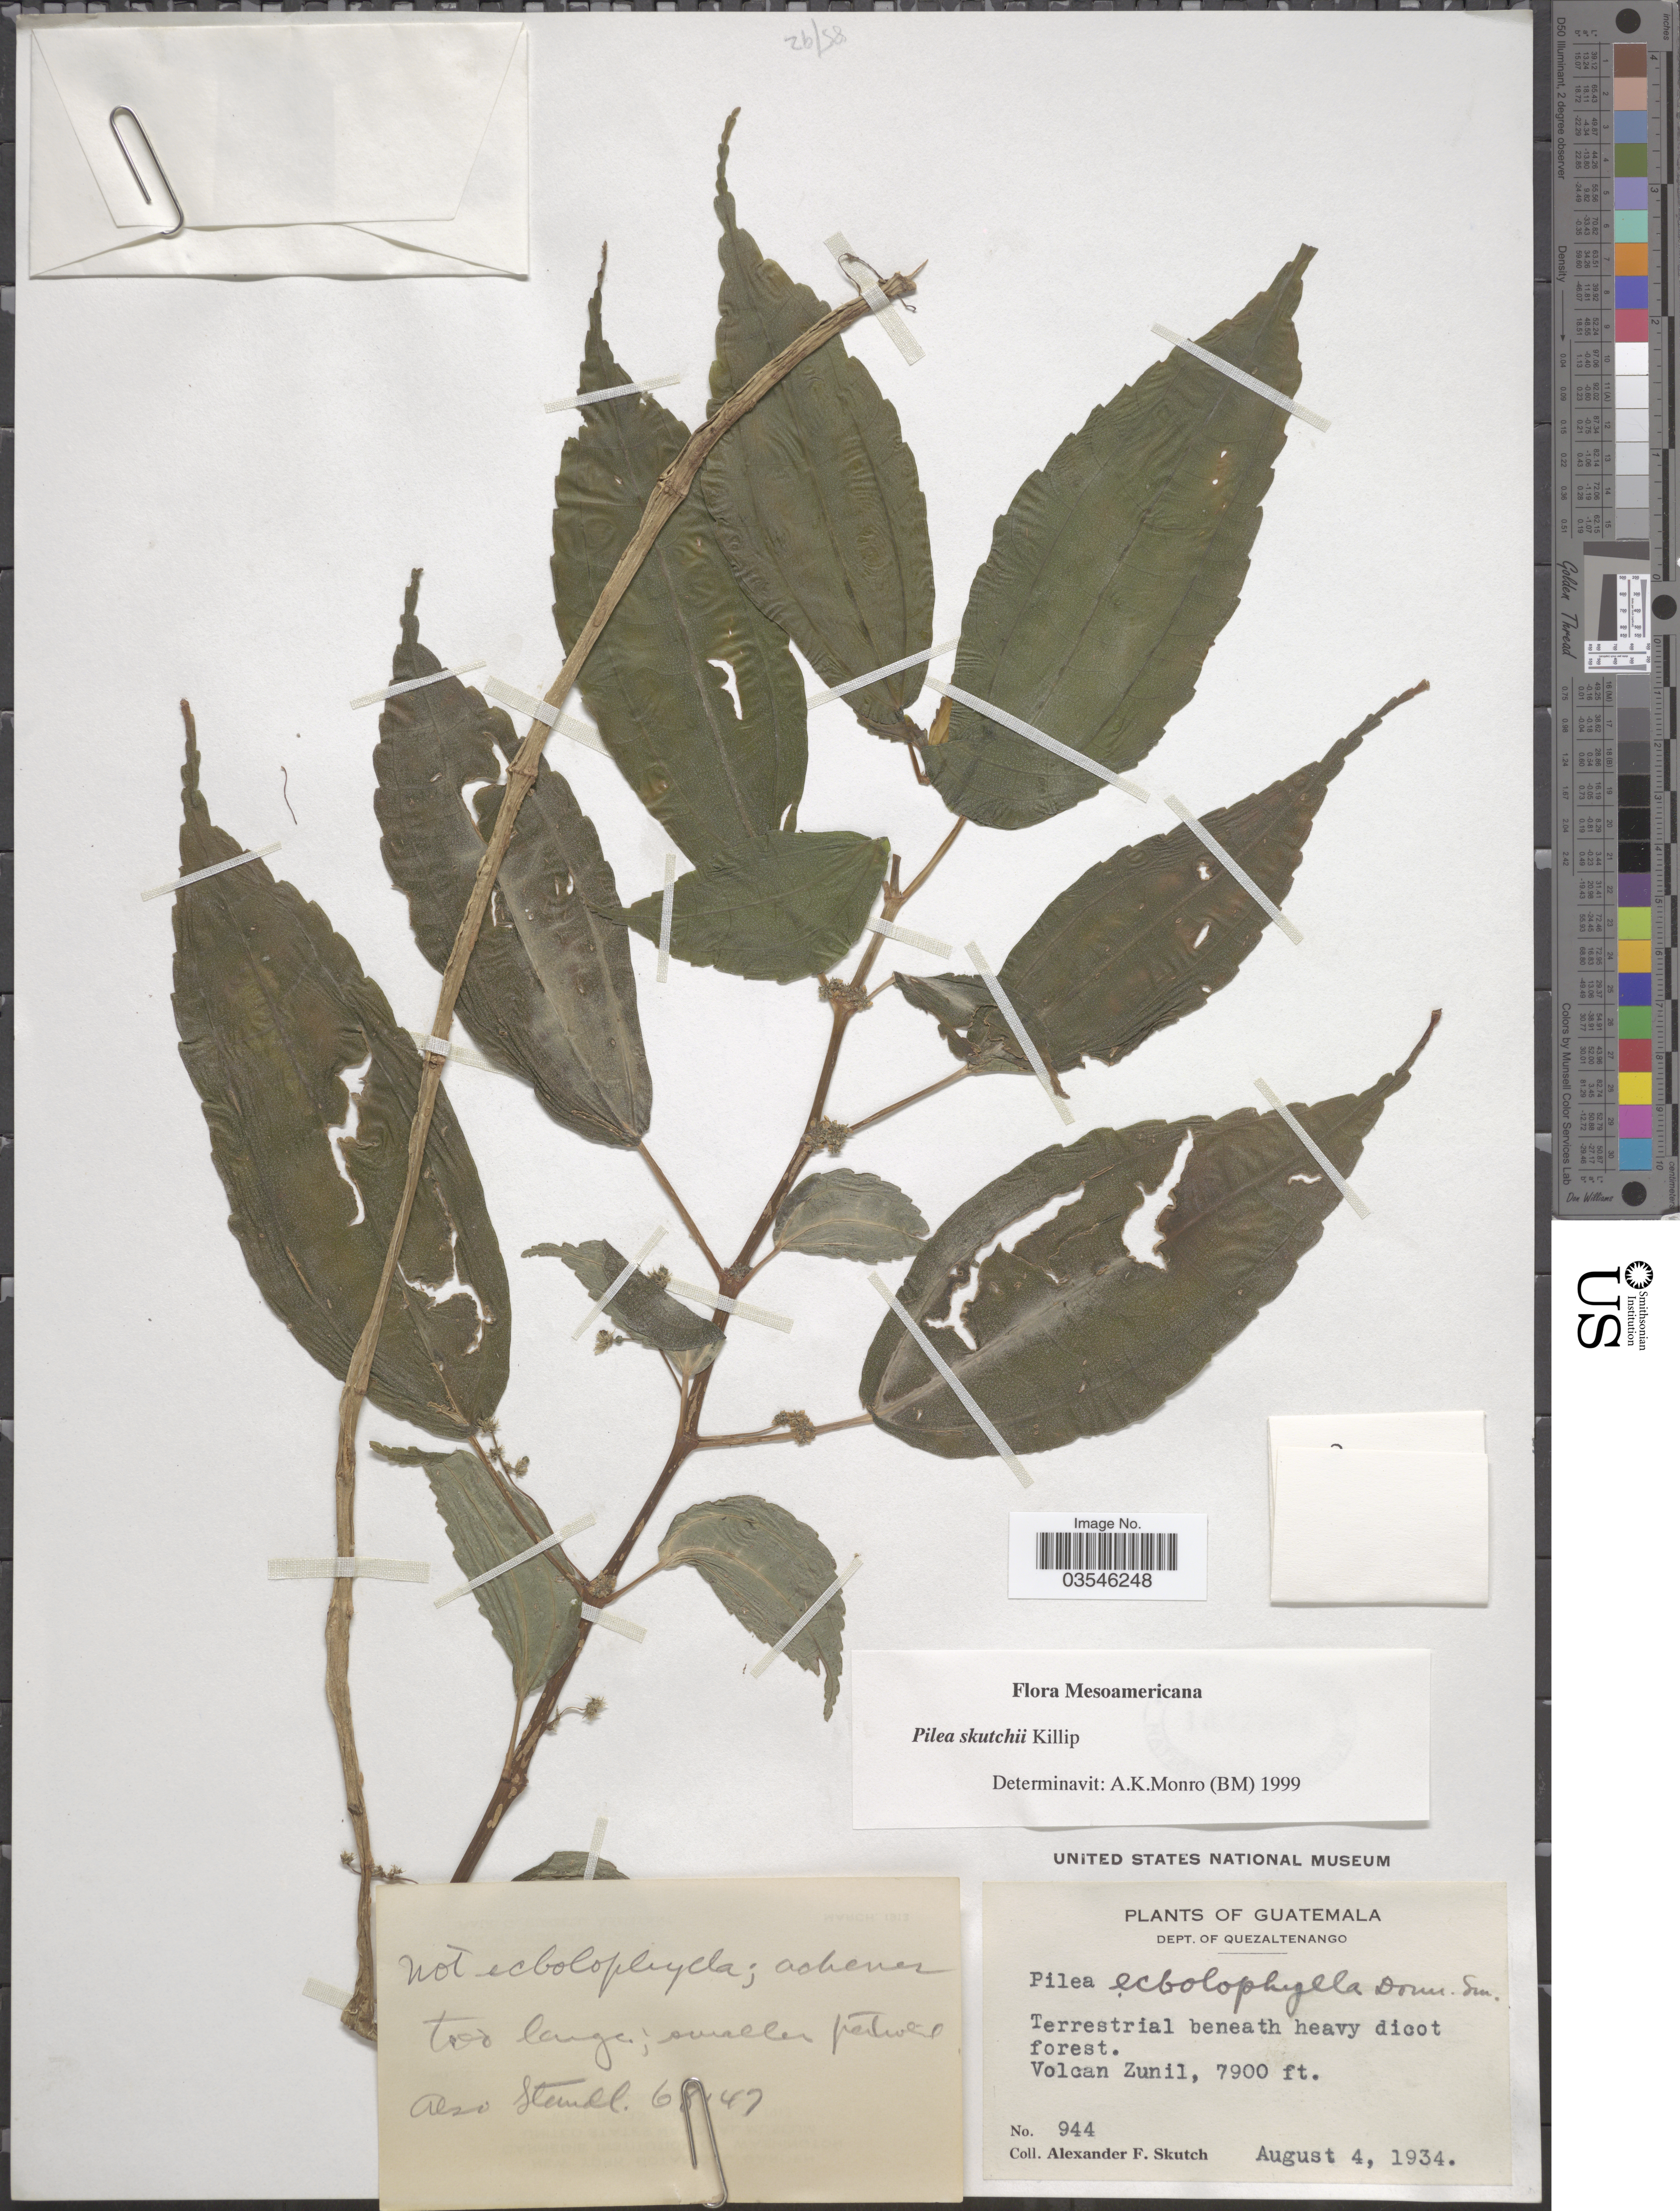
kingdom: Plantae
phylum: Tracheophyta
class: Magnoliopsida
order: Rosales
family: Urticaceae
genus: Pilea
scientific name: Pilea skutchii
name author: Killip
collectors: A. F. Skutch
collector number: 944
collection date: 1934-08-04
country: Guatemala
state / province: Quetzaltenango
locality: Dept. of Quezaltenango. Terrestrial beneath heavy dicot forest. Volcan Zunil.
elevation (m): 2408